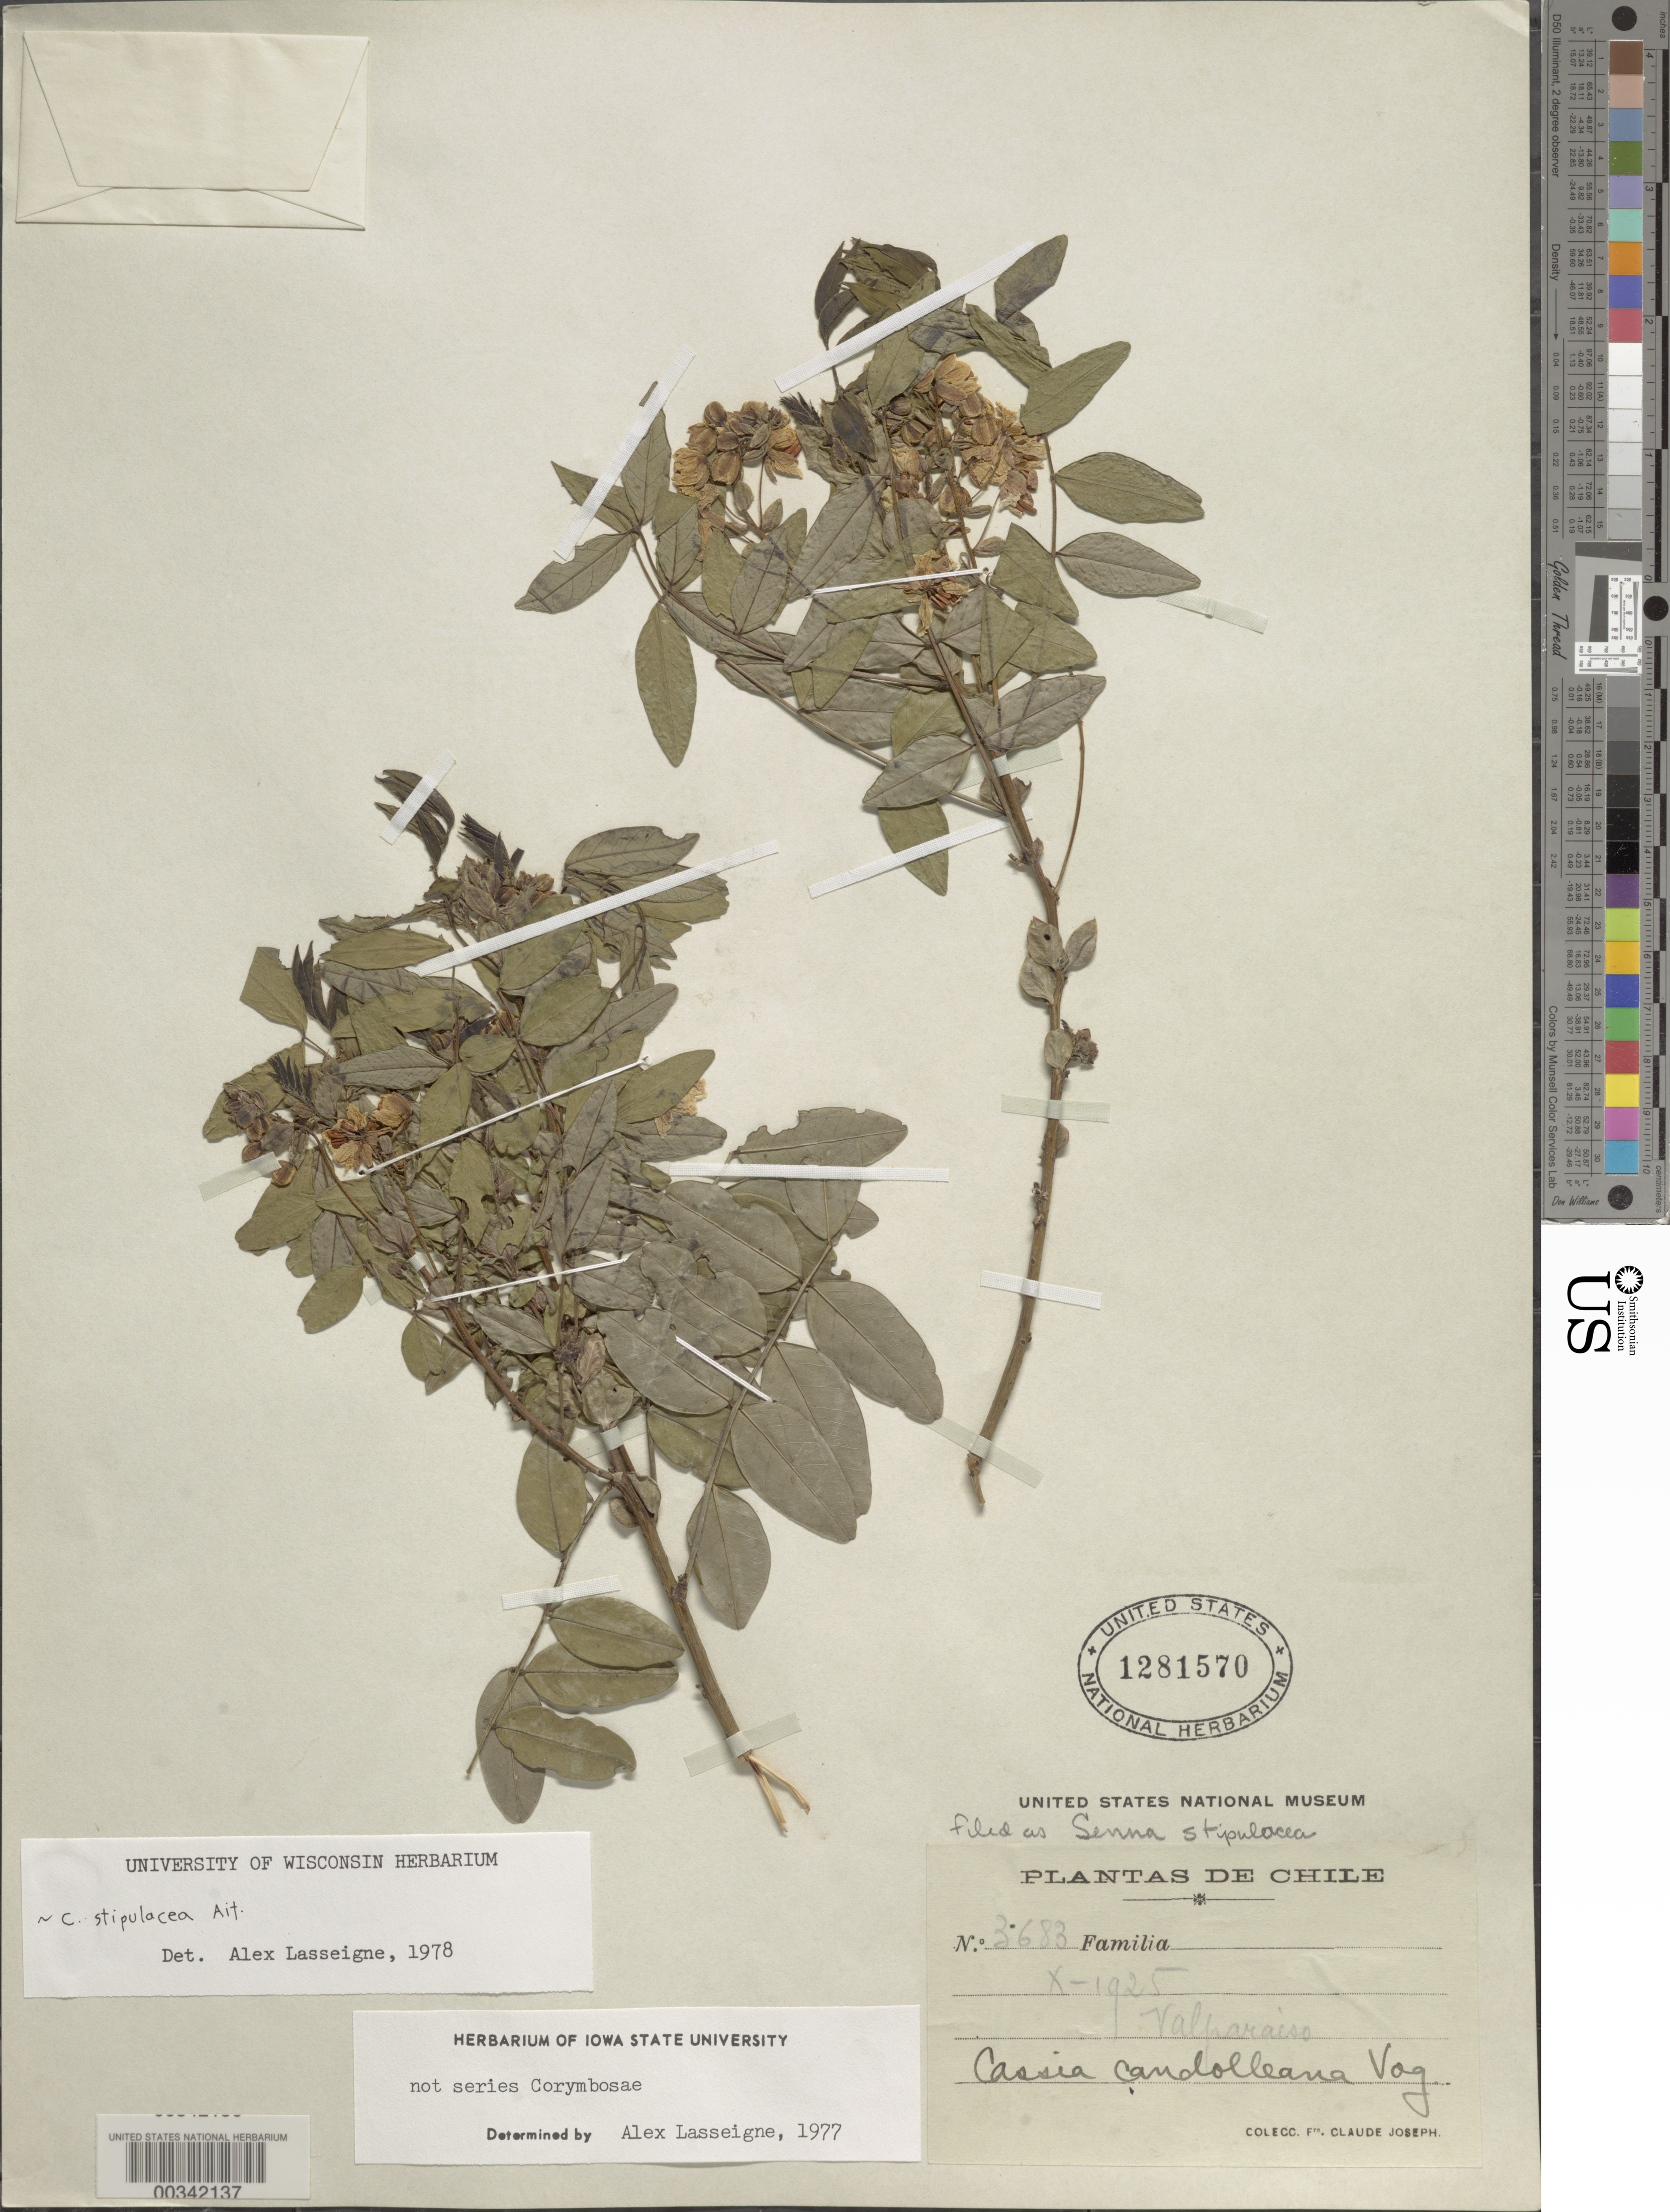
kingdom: Plantae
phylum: Tracheophyta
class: Magnoliopsida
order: Fabales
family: Fabaceae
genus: Senna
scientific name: Senna stipulacea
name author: (Aiton) H.S. Irwin & Barneby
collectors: Bro. Claude-Joseph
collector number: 3683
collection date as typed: Oct 1925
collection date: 1925-10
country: Chile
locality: Valparaiso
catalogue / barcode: US 1281570